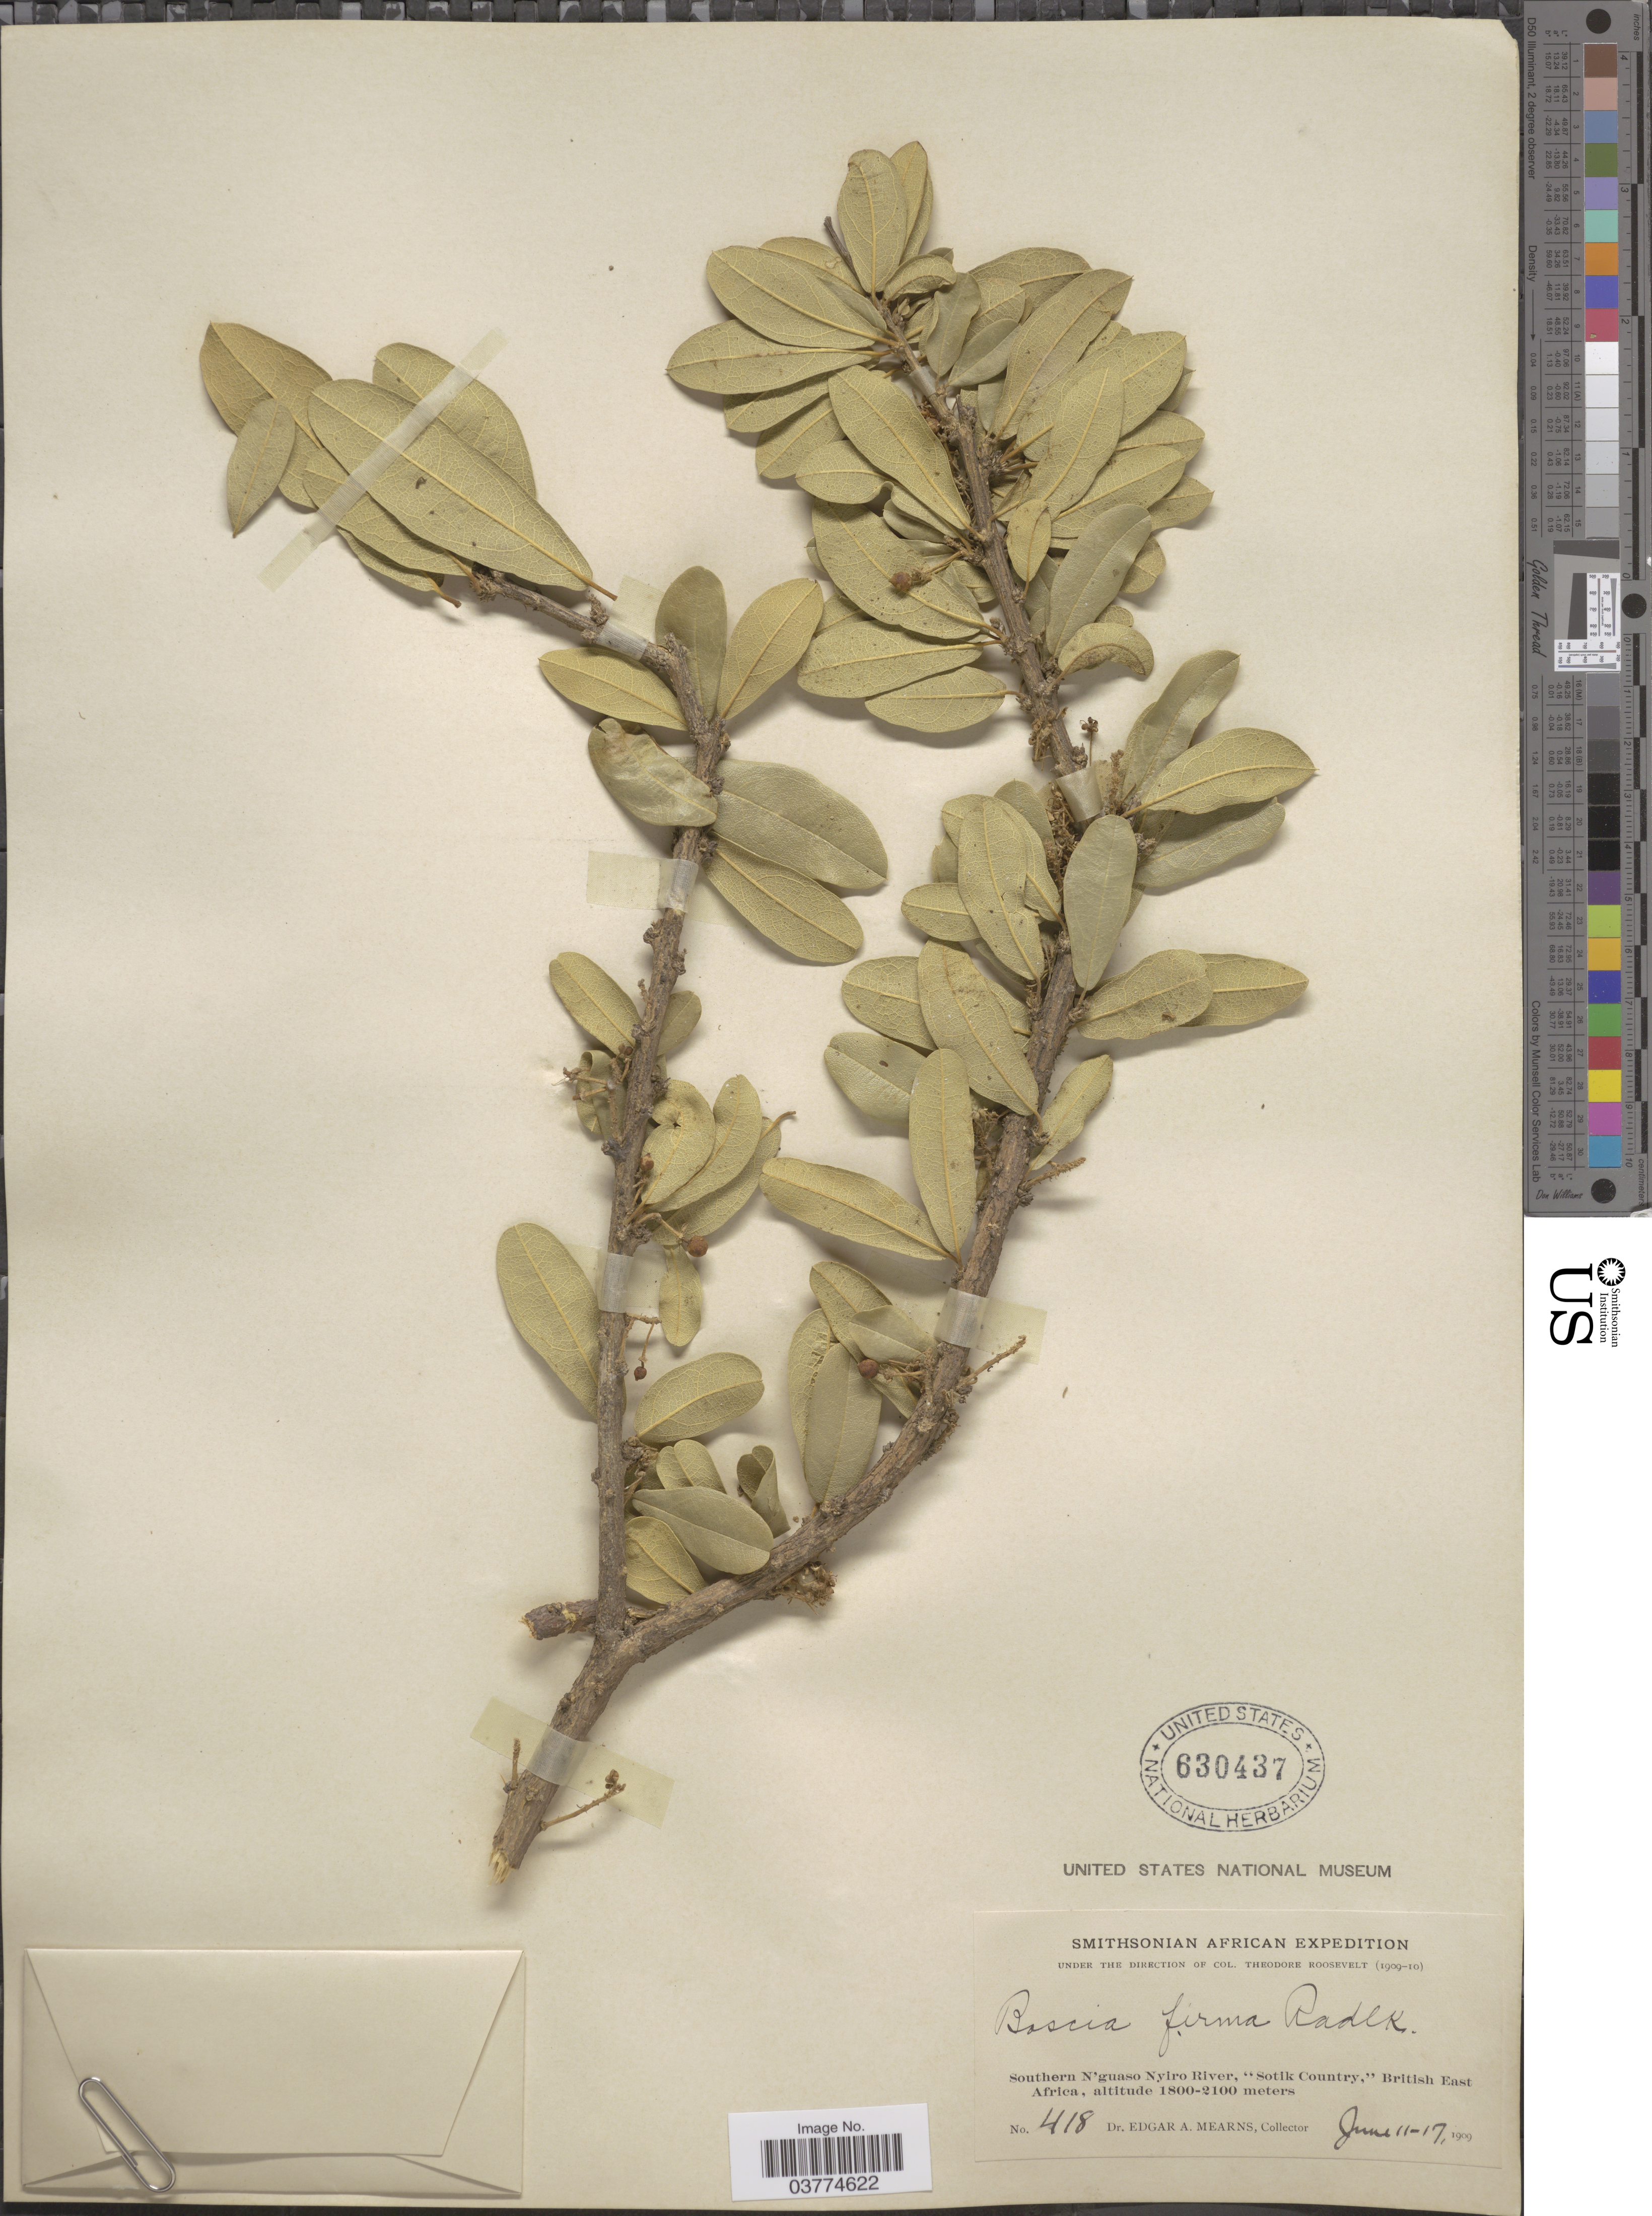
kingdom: Plantae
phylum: Tracheophyta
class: Magnoliopsida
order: Brassicales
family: Capparaceae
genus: Boscia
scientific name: Boscia firma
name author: Radlk.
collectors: E. A. Mearns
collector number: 418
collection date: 1909-06-11/1909-06-17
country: Kenya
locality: Southern N'guaso Nyiro River, "Sotik Country," British East Africa.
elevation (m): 1800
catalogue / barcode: US 630437